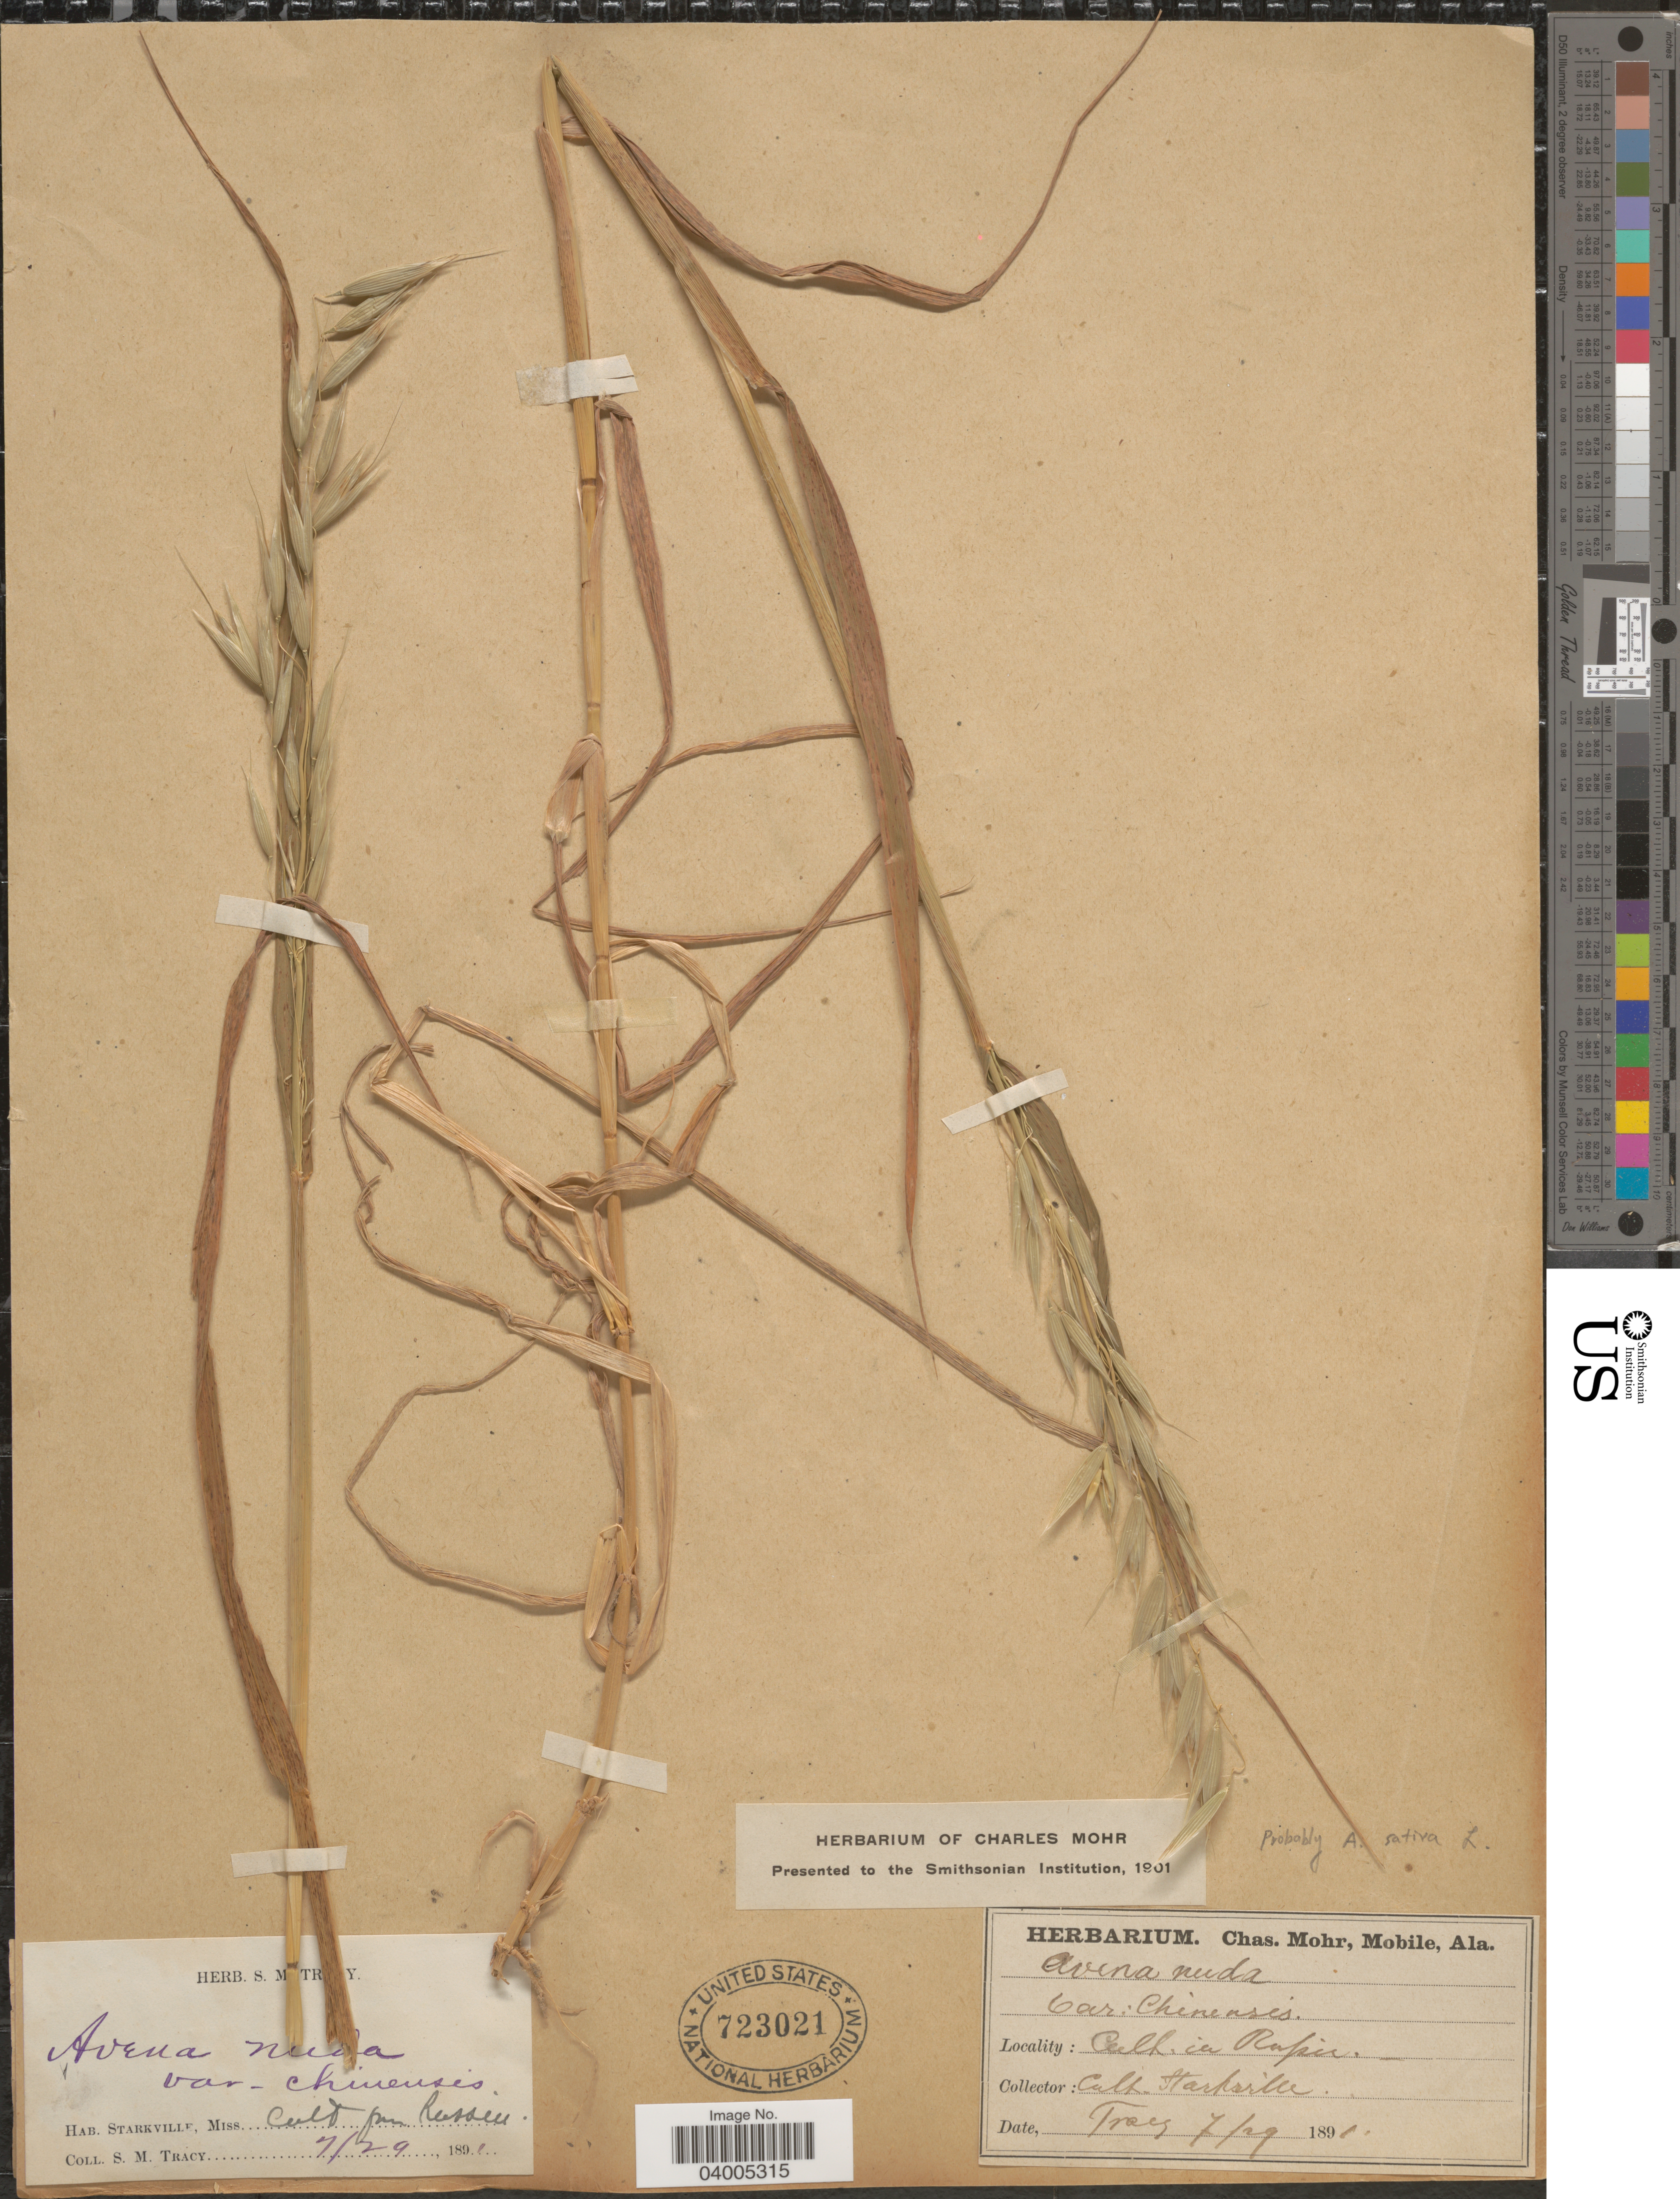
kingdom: Plantae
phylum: Tracheophyta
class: Liliopsida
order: Poales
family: Poaceae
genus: Avena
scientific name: Avena nuda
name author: L.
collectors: S. M. Tracy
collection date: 1891-07-29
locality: Starkville, Miss. Russia.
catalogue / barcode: US 723021